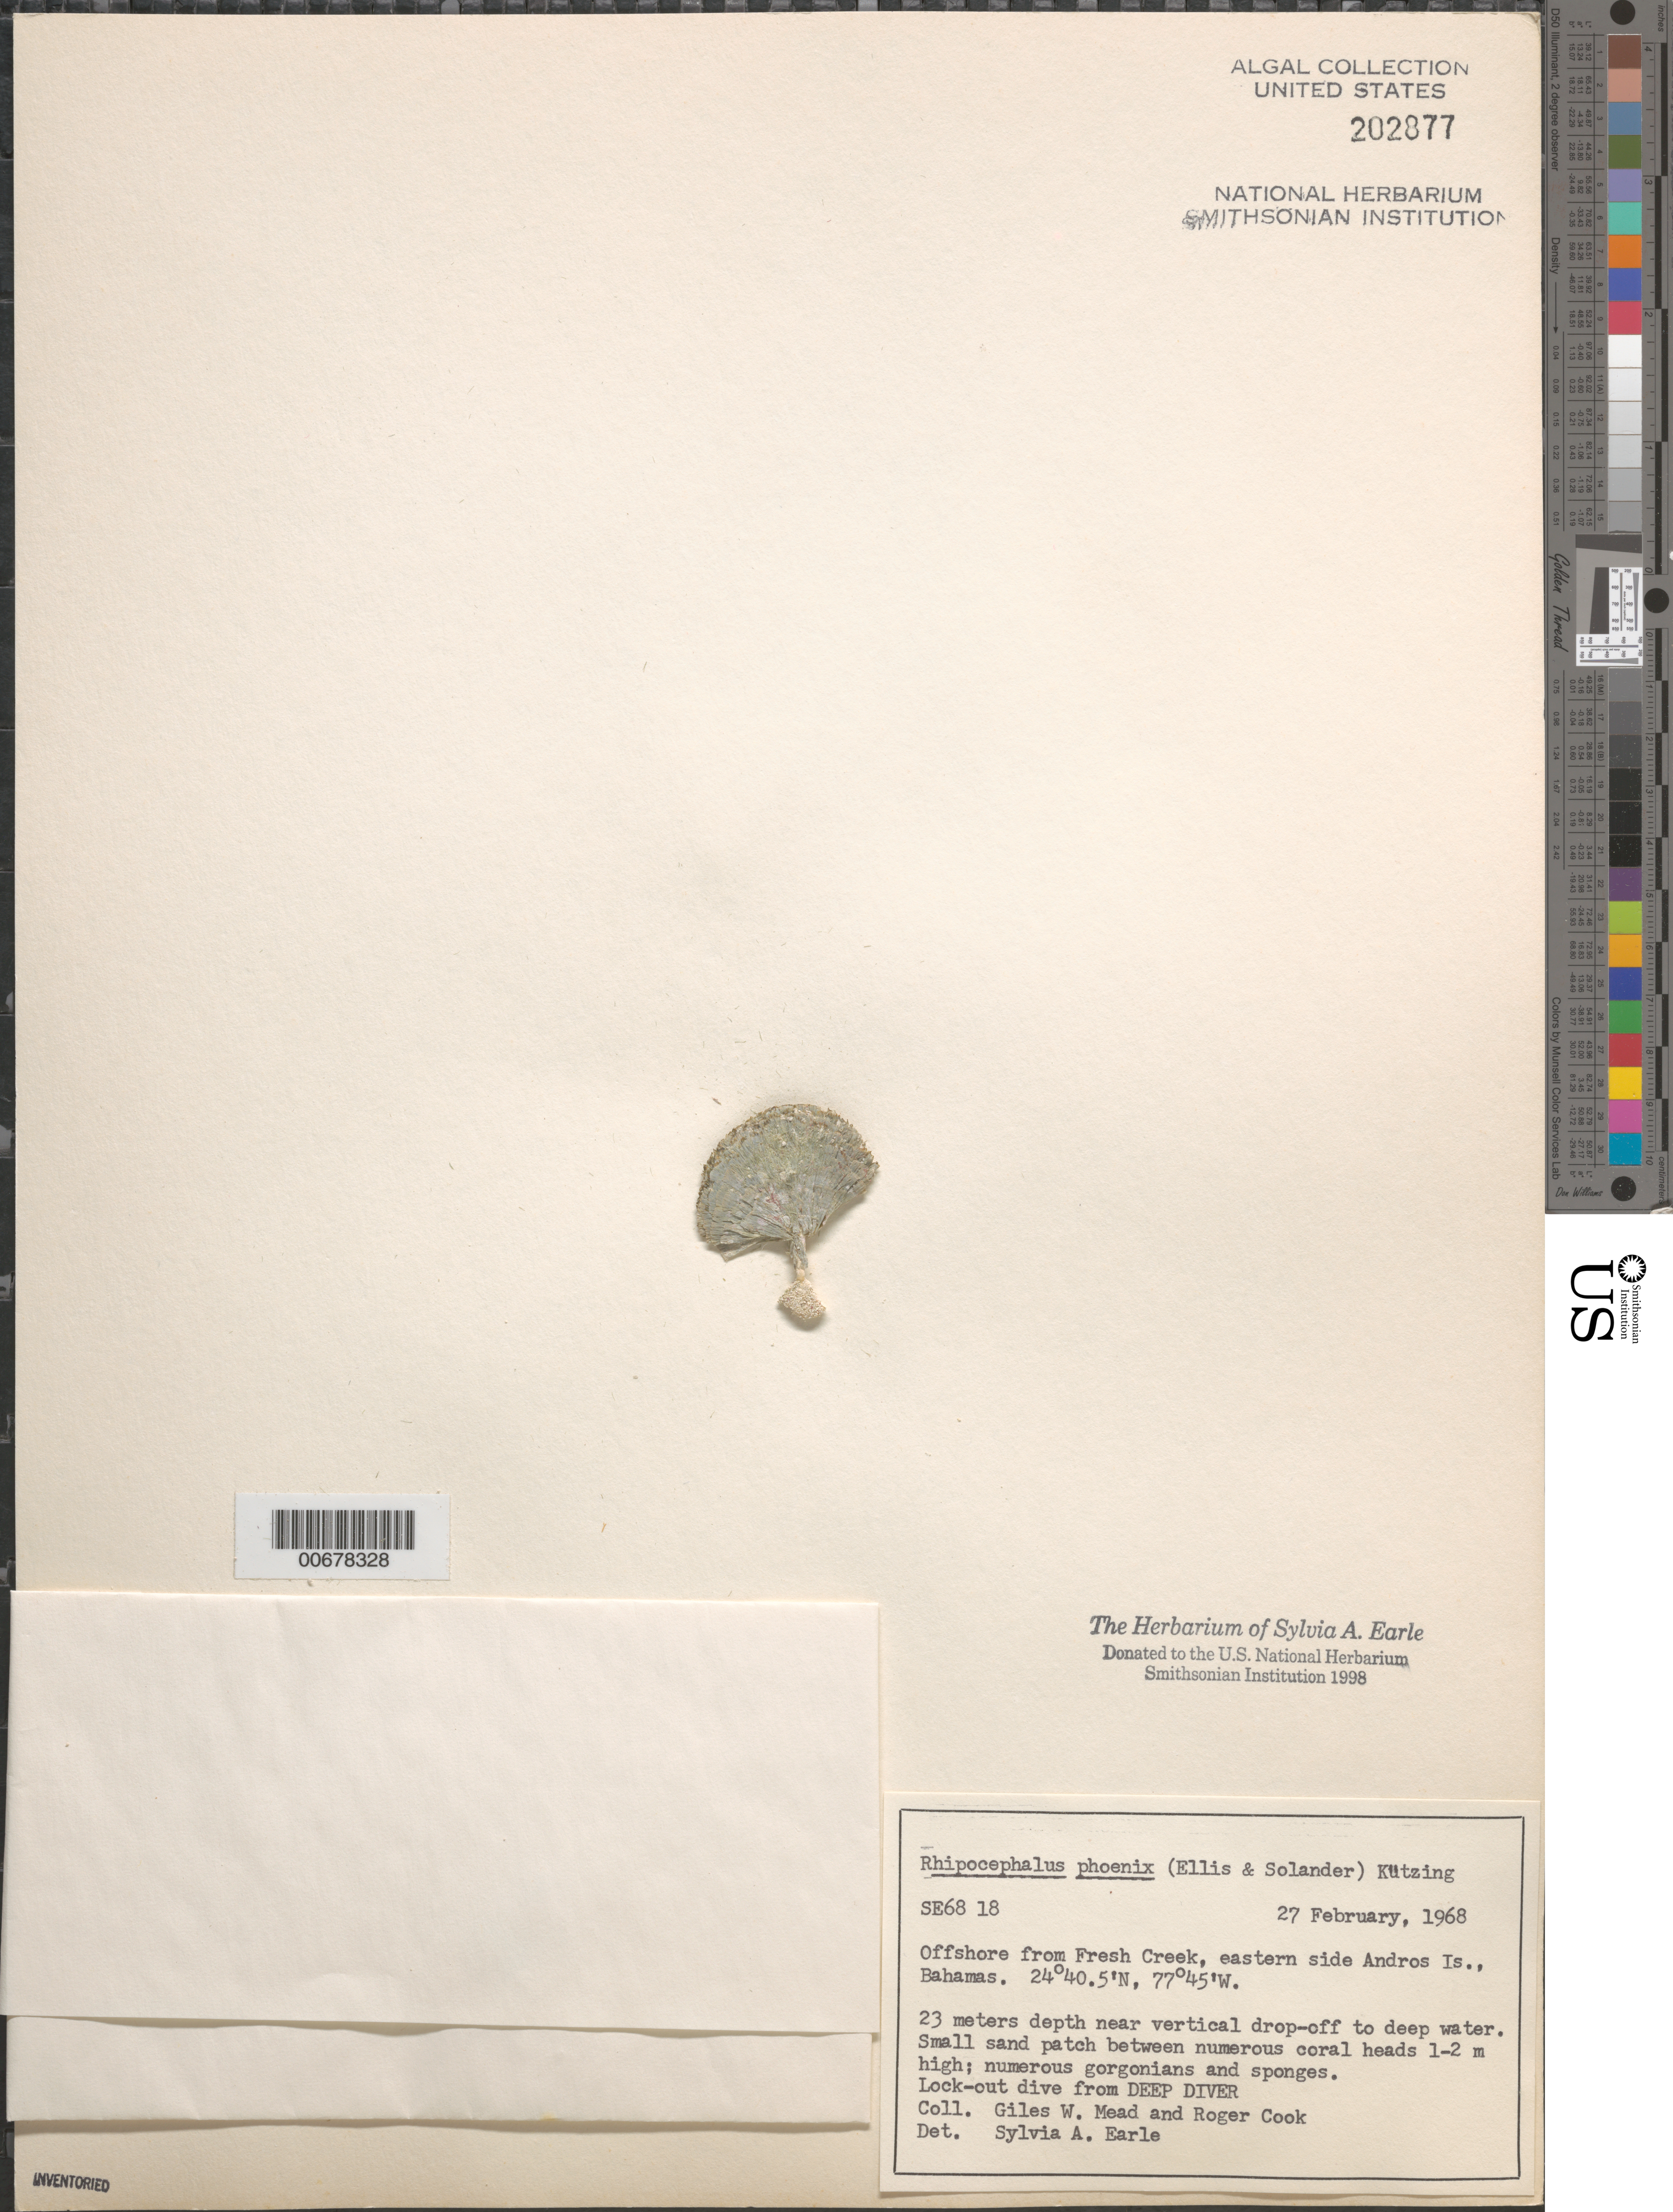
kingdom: Plantae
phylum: Chlorophyta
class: Ulvophyceae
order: Bryopsidales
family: Udoteaceae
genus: Rhipocephalus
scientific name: Rhipocephalus phoenix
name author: (J. Ellis & Sol.) Kütz.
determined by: Earle, S. A.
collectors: G. W. Mead & R. Cook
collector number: SE 6818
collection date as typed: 27 Feb 1968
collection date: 1968-02-27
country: Bahamas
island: Andros Island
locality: Off Fresh Creek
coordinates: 24 40.5' N, 77 45' W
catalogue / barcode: US 202877